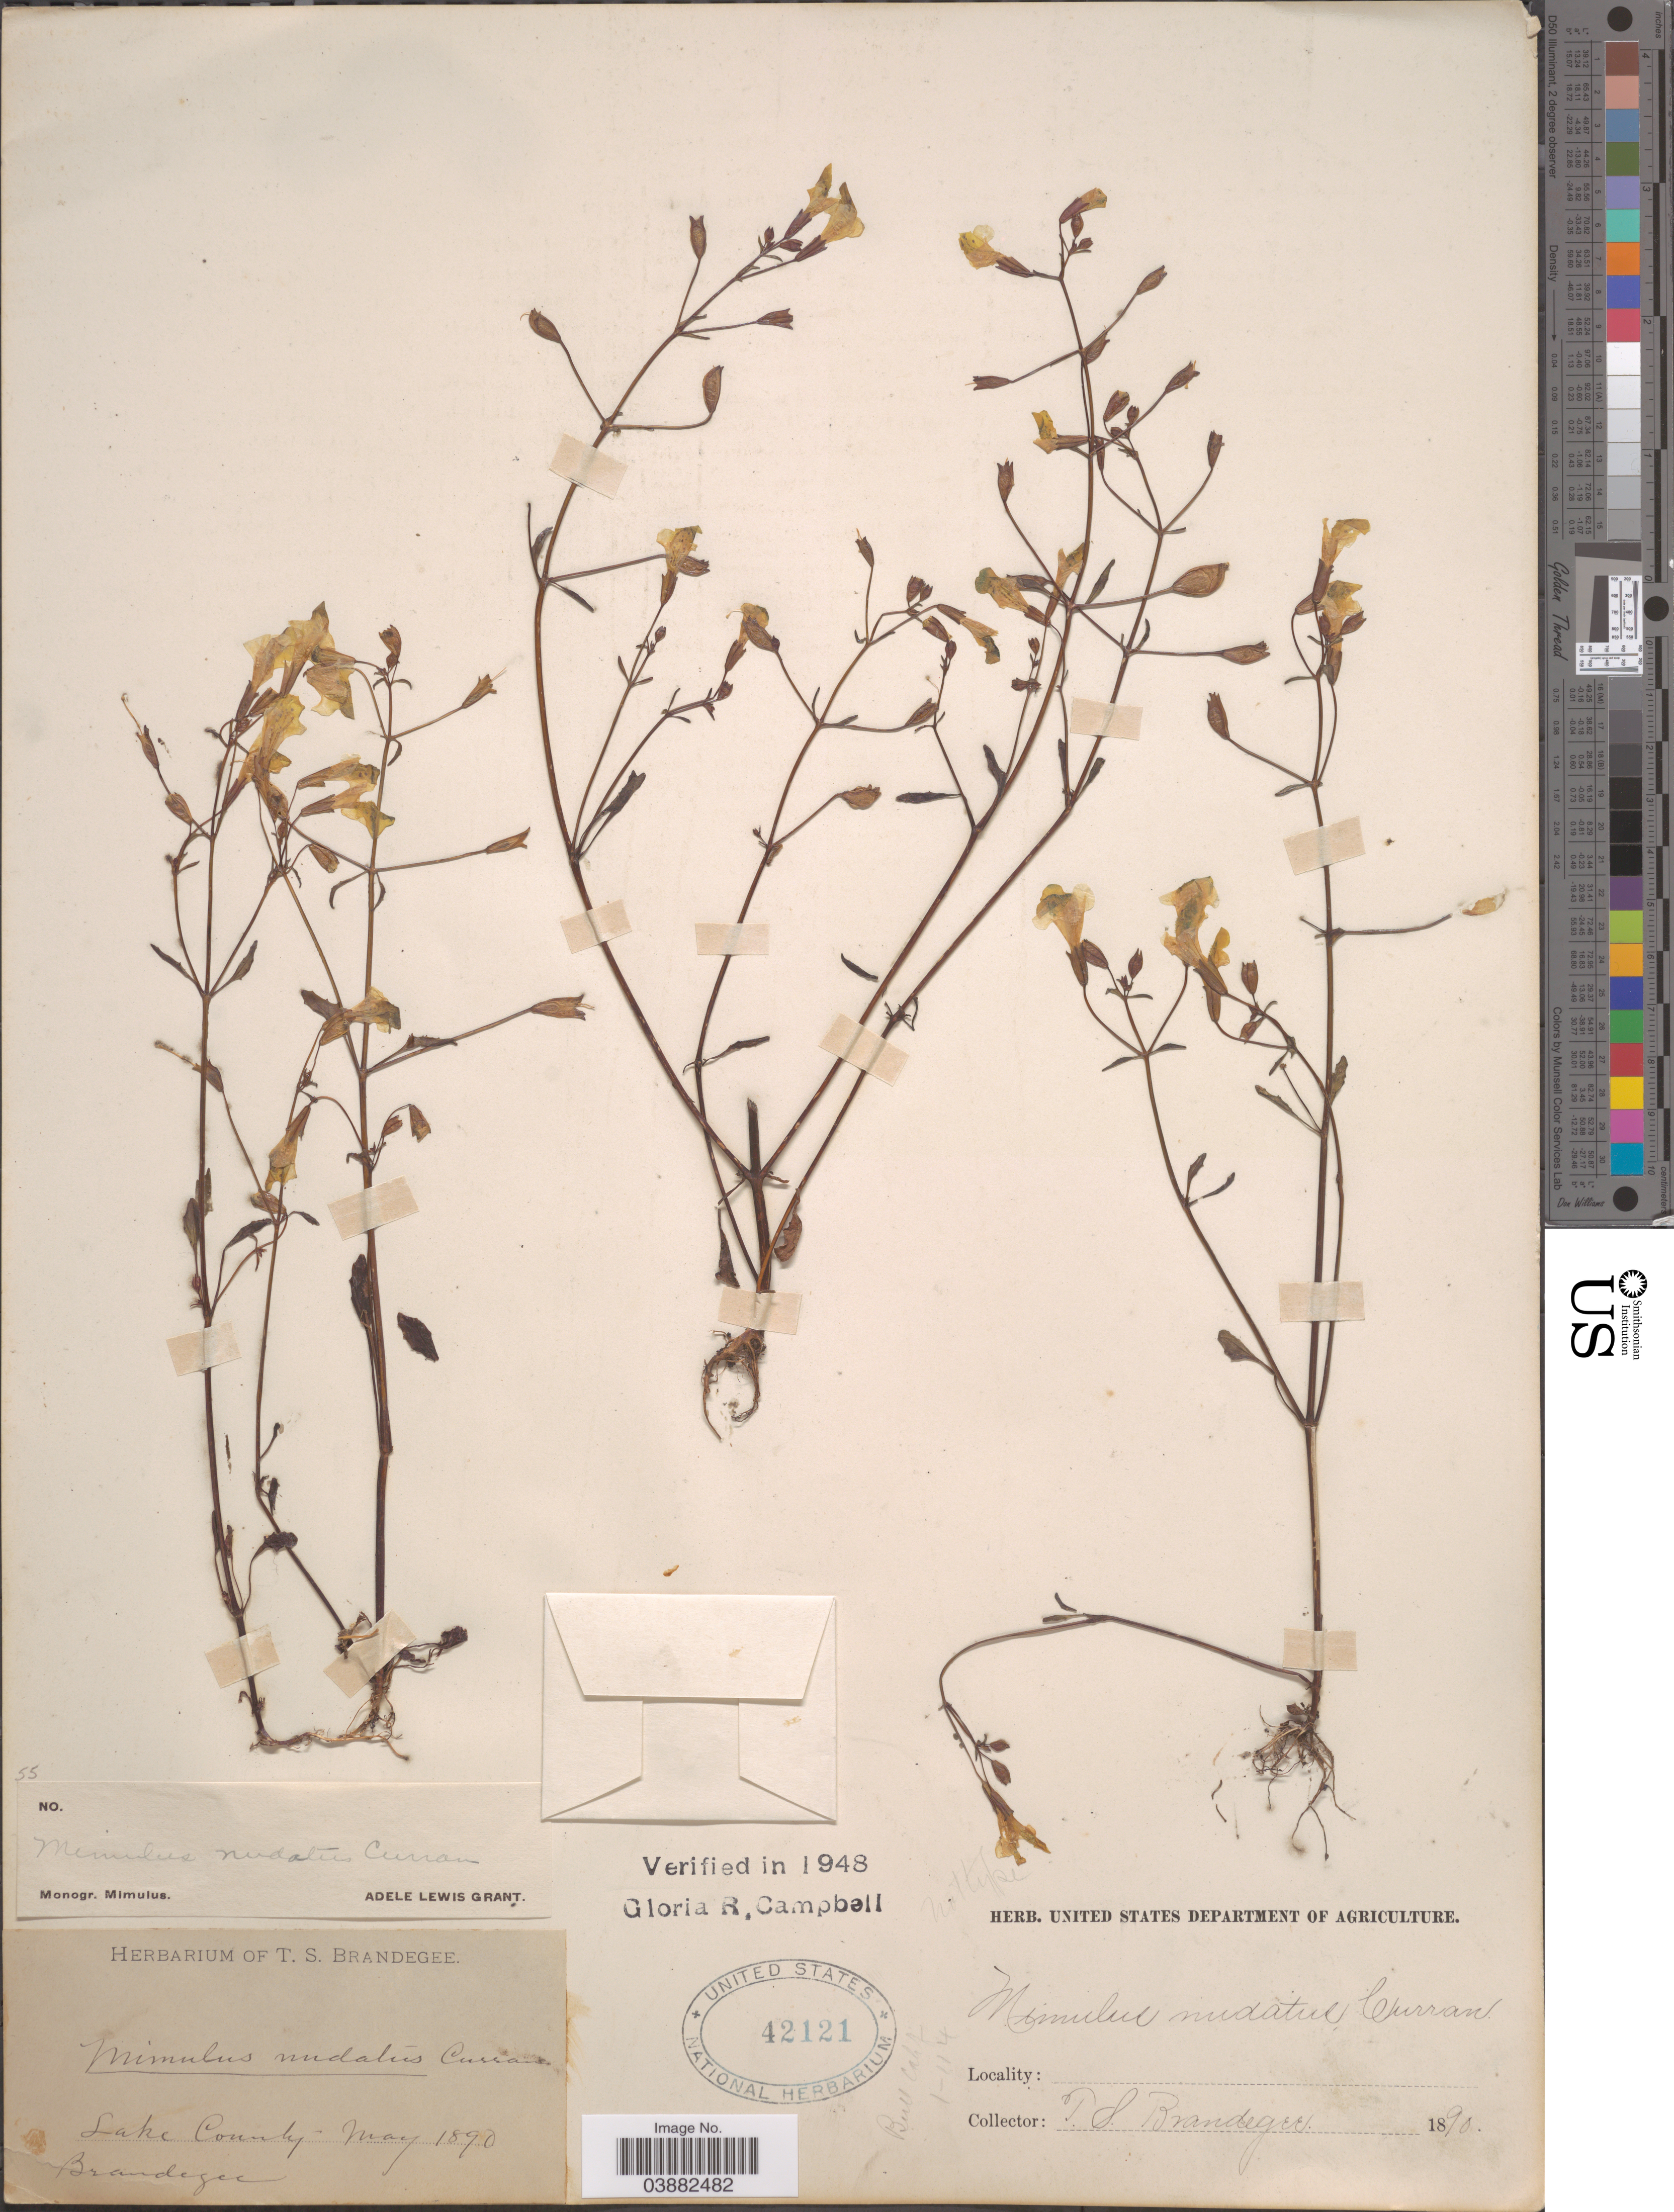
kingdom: Plantae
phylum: Tracheophyta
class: Magnoliopsida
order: Lamiales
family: Phrymaceae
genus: Mimulus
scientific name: Mimulus nudatus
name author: Curran ex Greene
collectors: T. S. Brandegee (herbarium)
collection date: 1890-05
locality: Lake County.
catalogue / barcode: US 42121